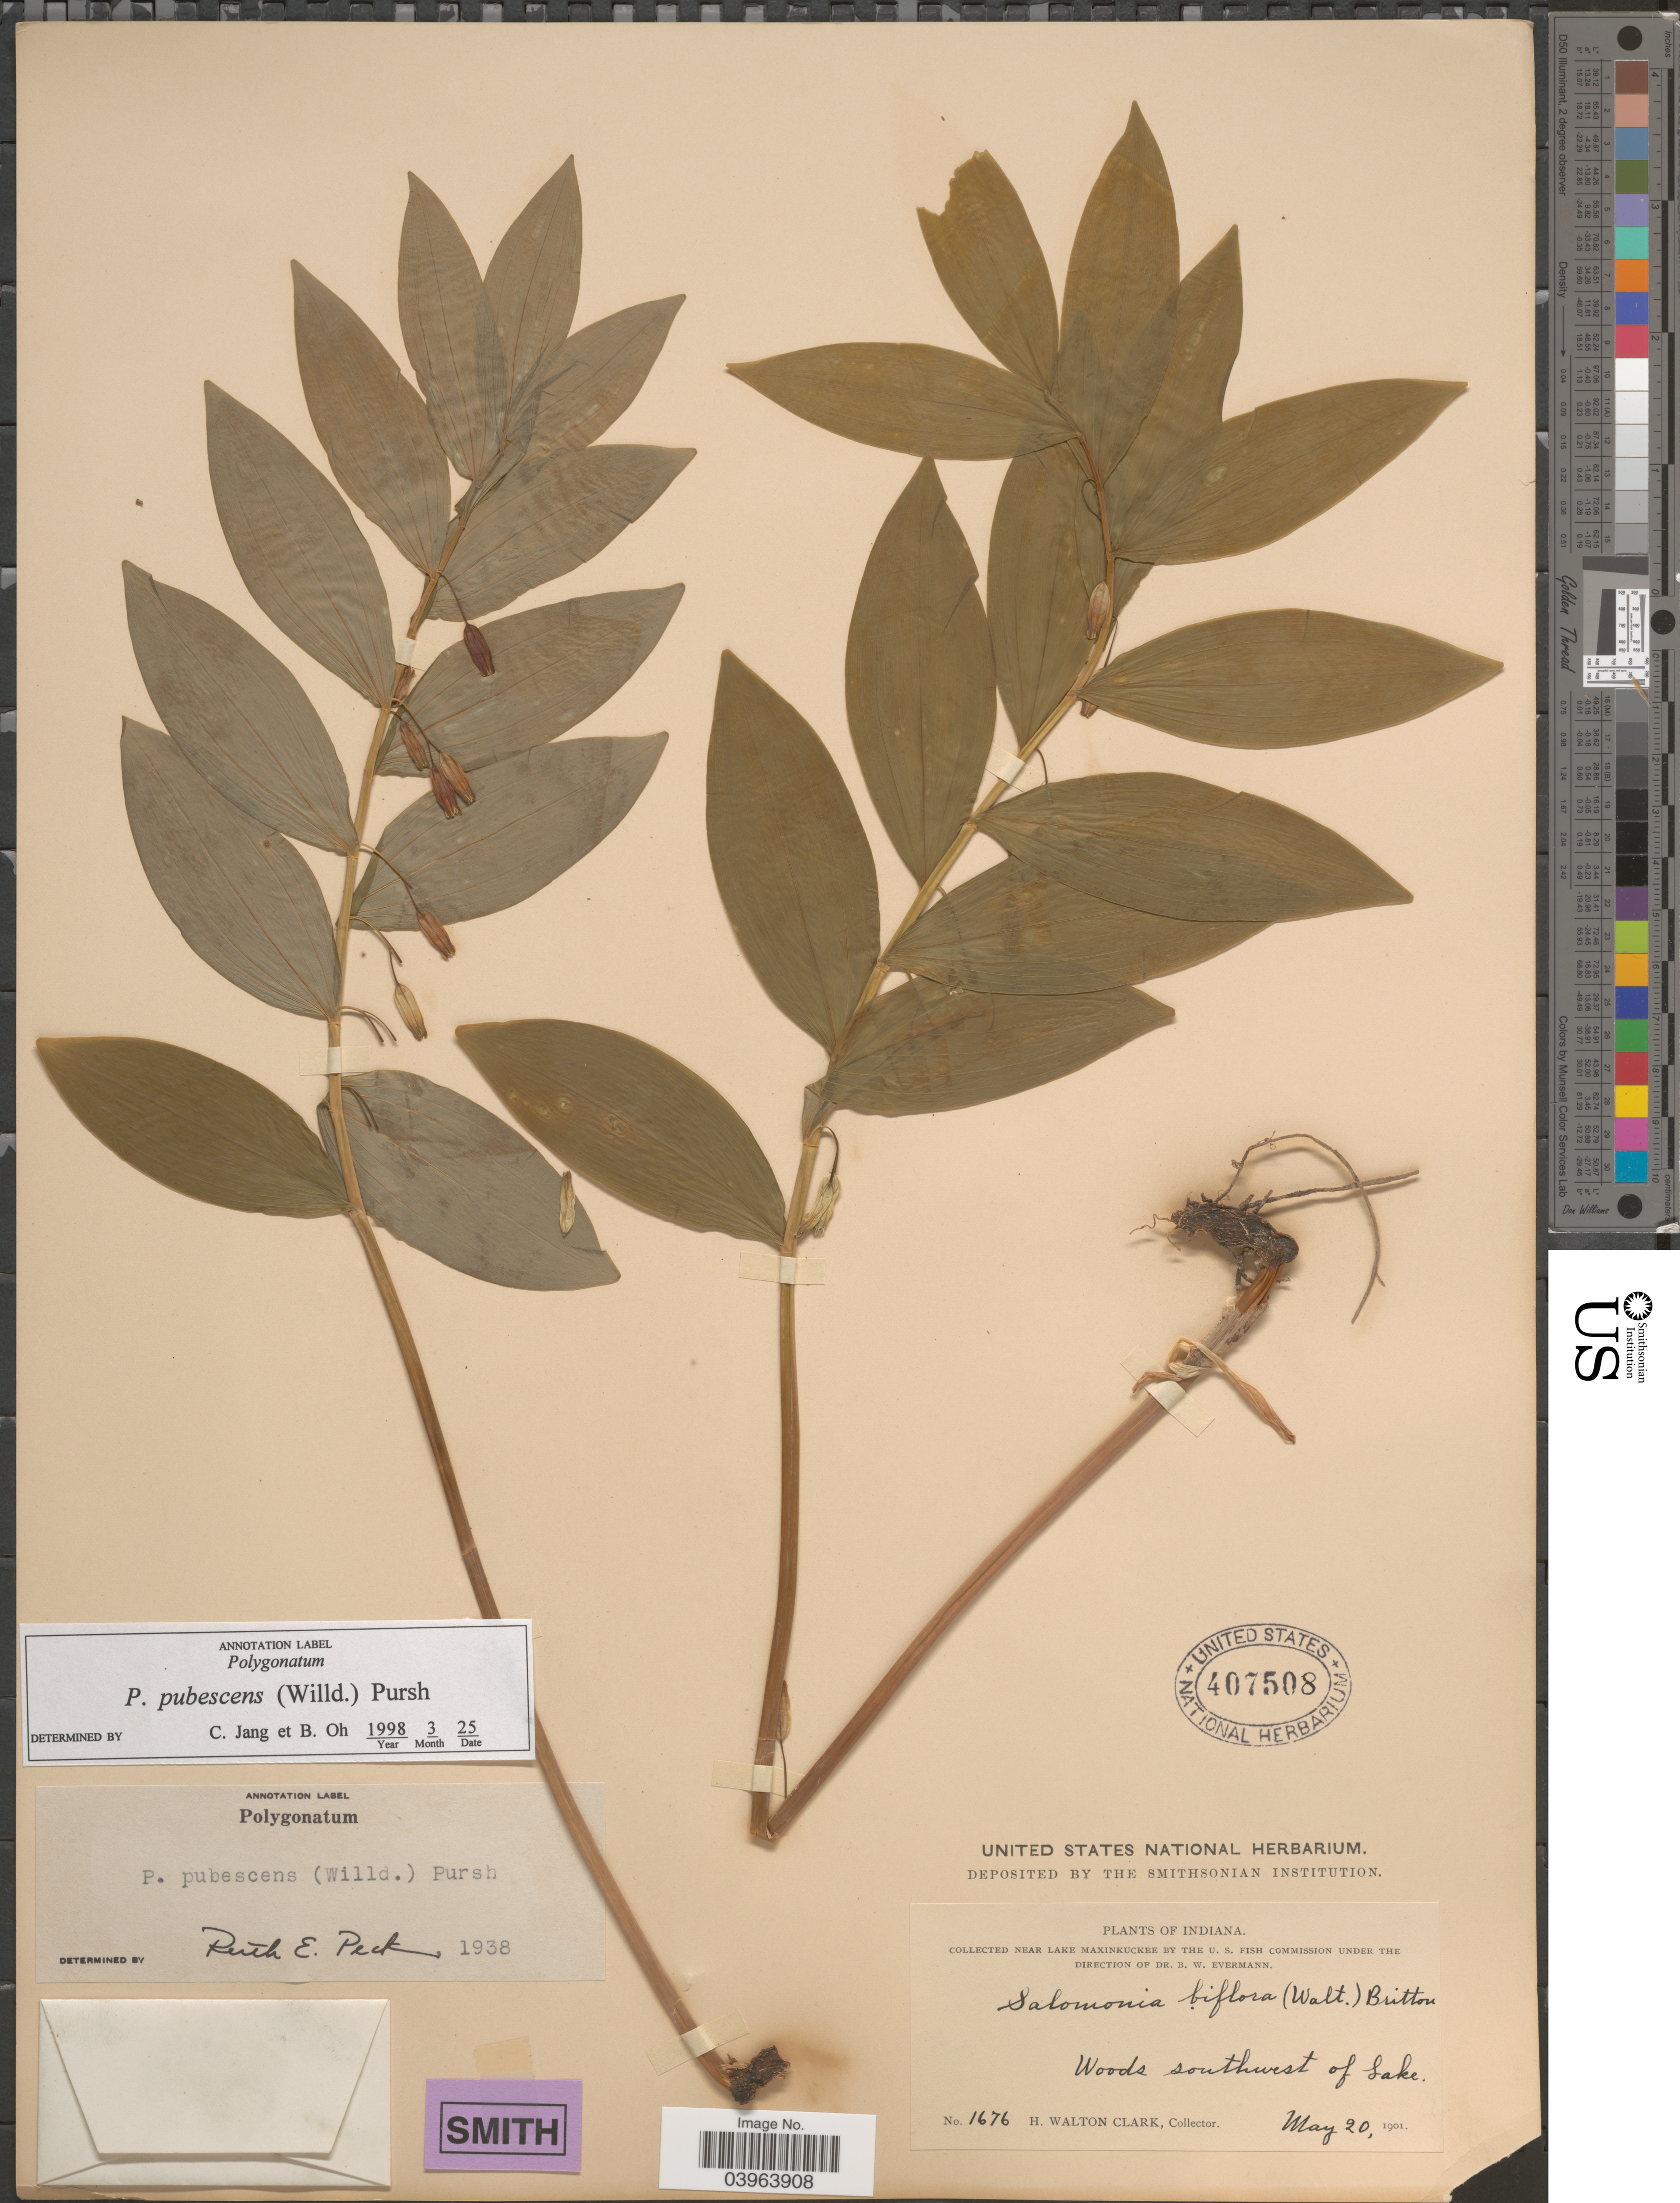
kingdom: Plantae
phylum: Tracheophyta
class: Liliopsida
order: Asparagales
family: Asparagaceae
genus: Polygonatum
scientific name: Polygonatum pubescens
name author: (Willd.) Pursh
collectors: H. W. Clark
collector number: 1676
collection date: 1901-05-20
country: United States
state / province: Indiana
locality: Near Lake Maxinkuckee. Woods southwest of Lake.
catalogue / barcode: US 407508